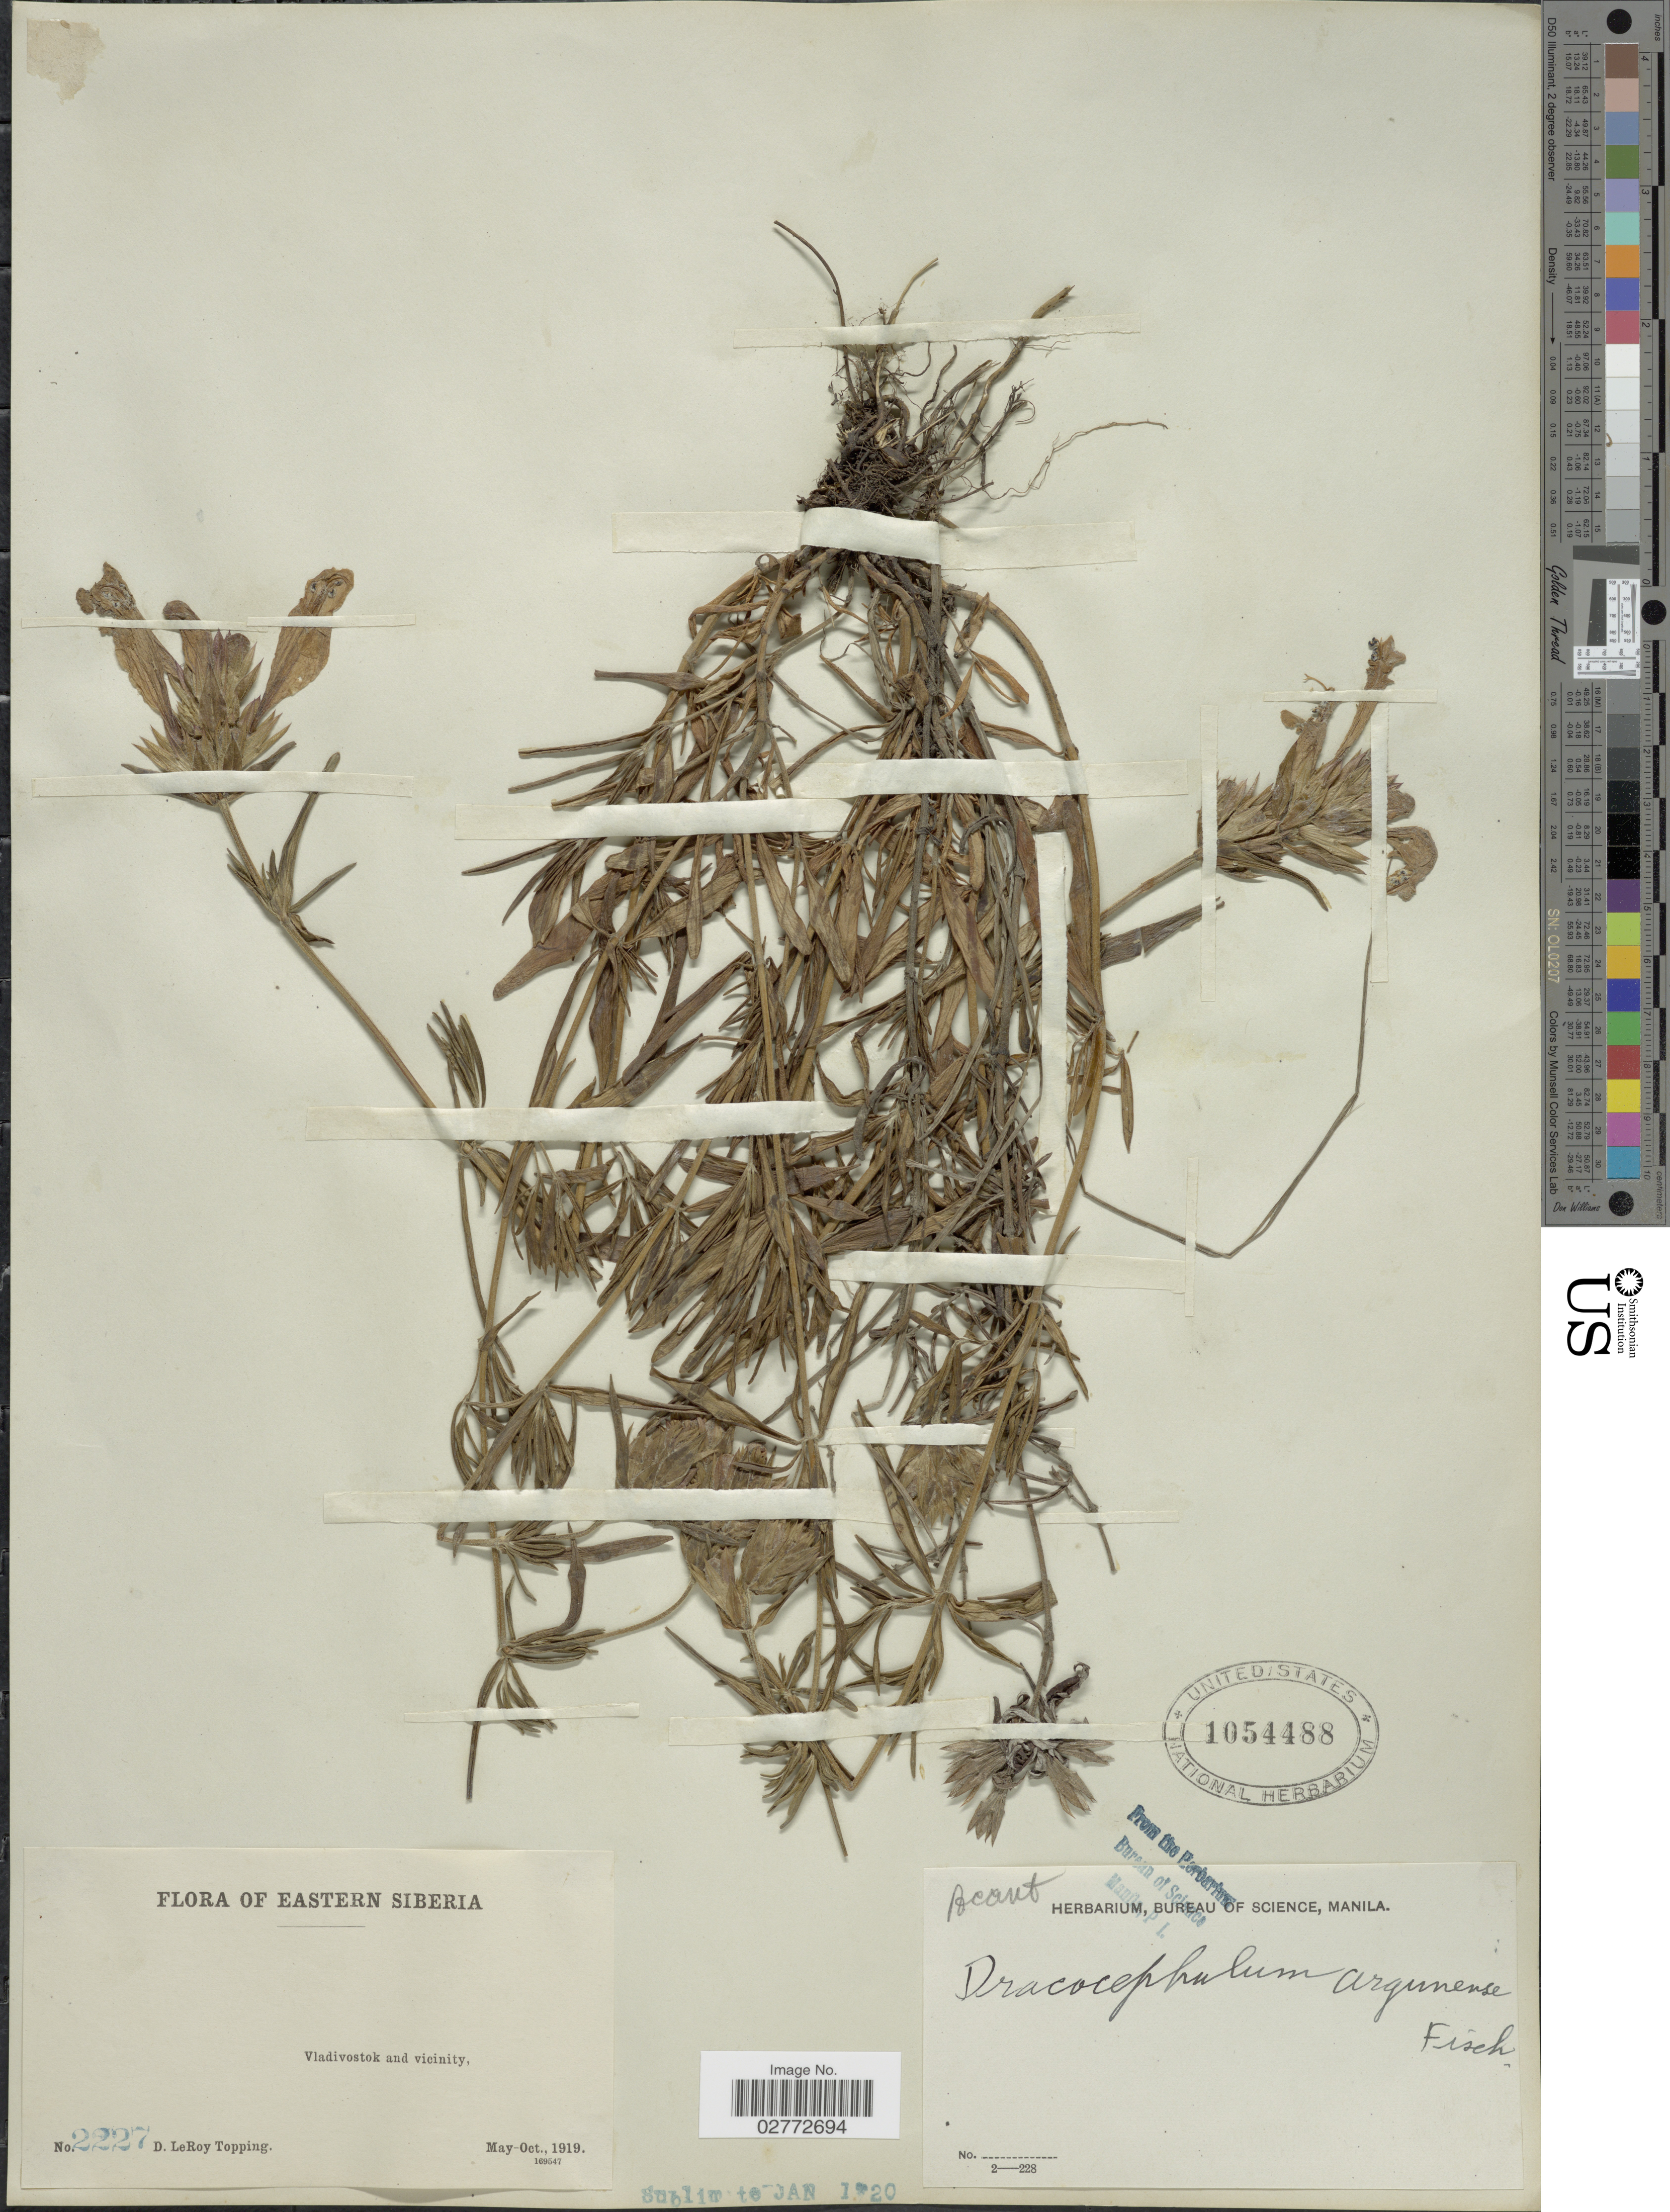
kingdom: Plantae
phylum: Tracheophyta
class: Magnoliopsida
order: Lamiales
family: Lamiaceae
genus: Dracocephalum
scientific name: Dracocephalum argunense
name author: Link ex Fisch.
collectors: D. L. Topping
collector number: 2227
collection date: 1919-05/1919-10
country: Russian Federation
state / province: Primorsky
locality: Eastern Siberia. Vladivostok and vicinity.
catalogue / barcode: US 1054488